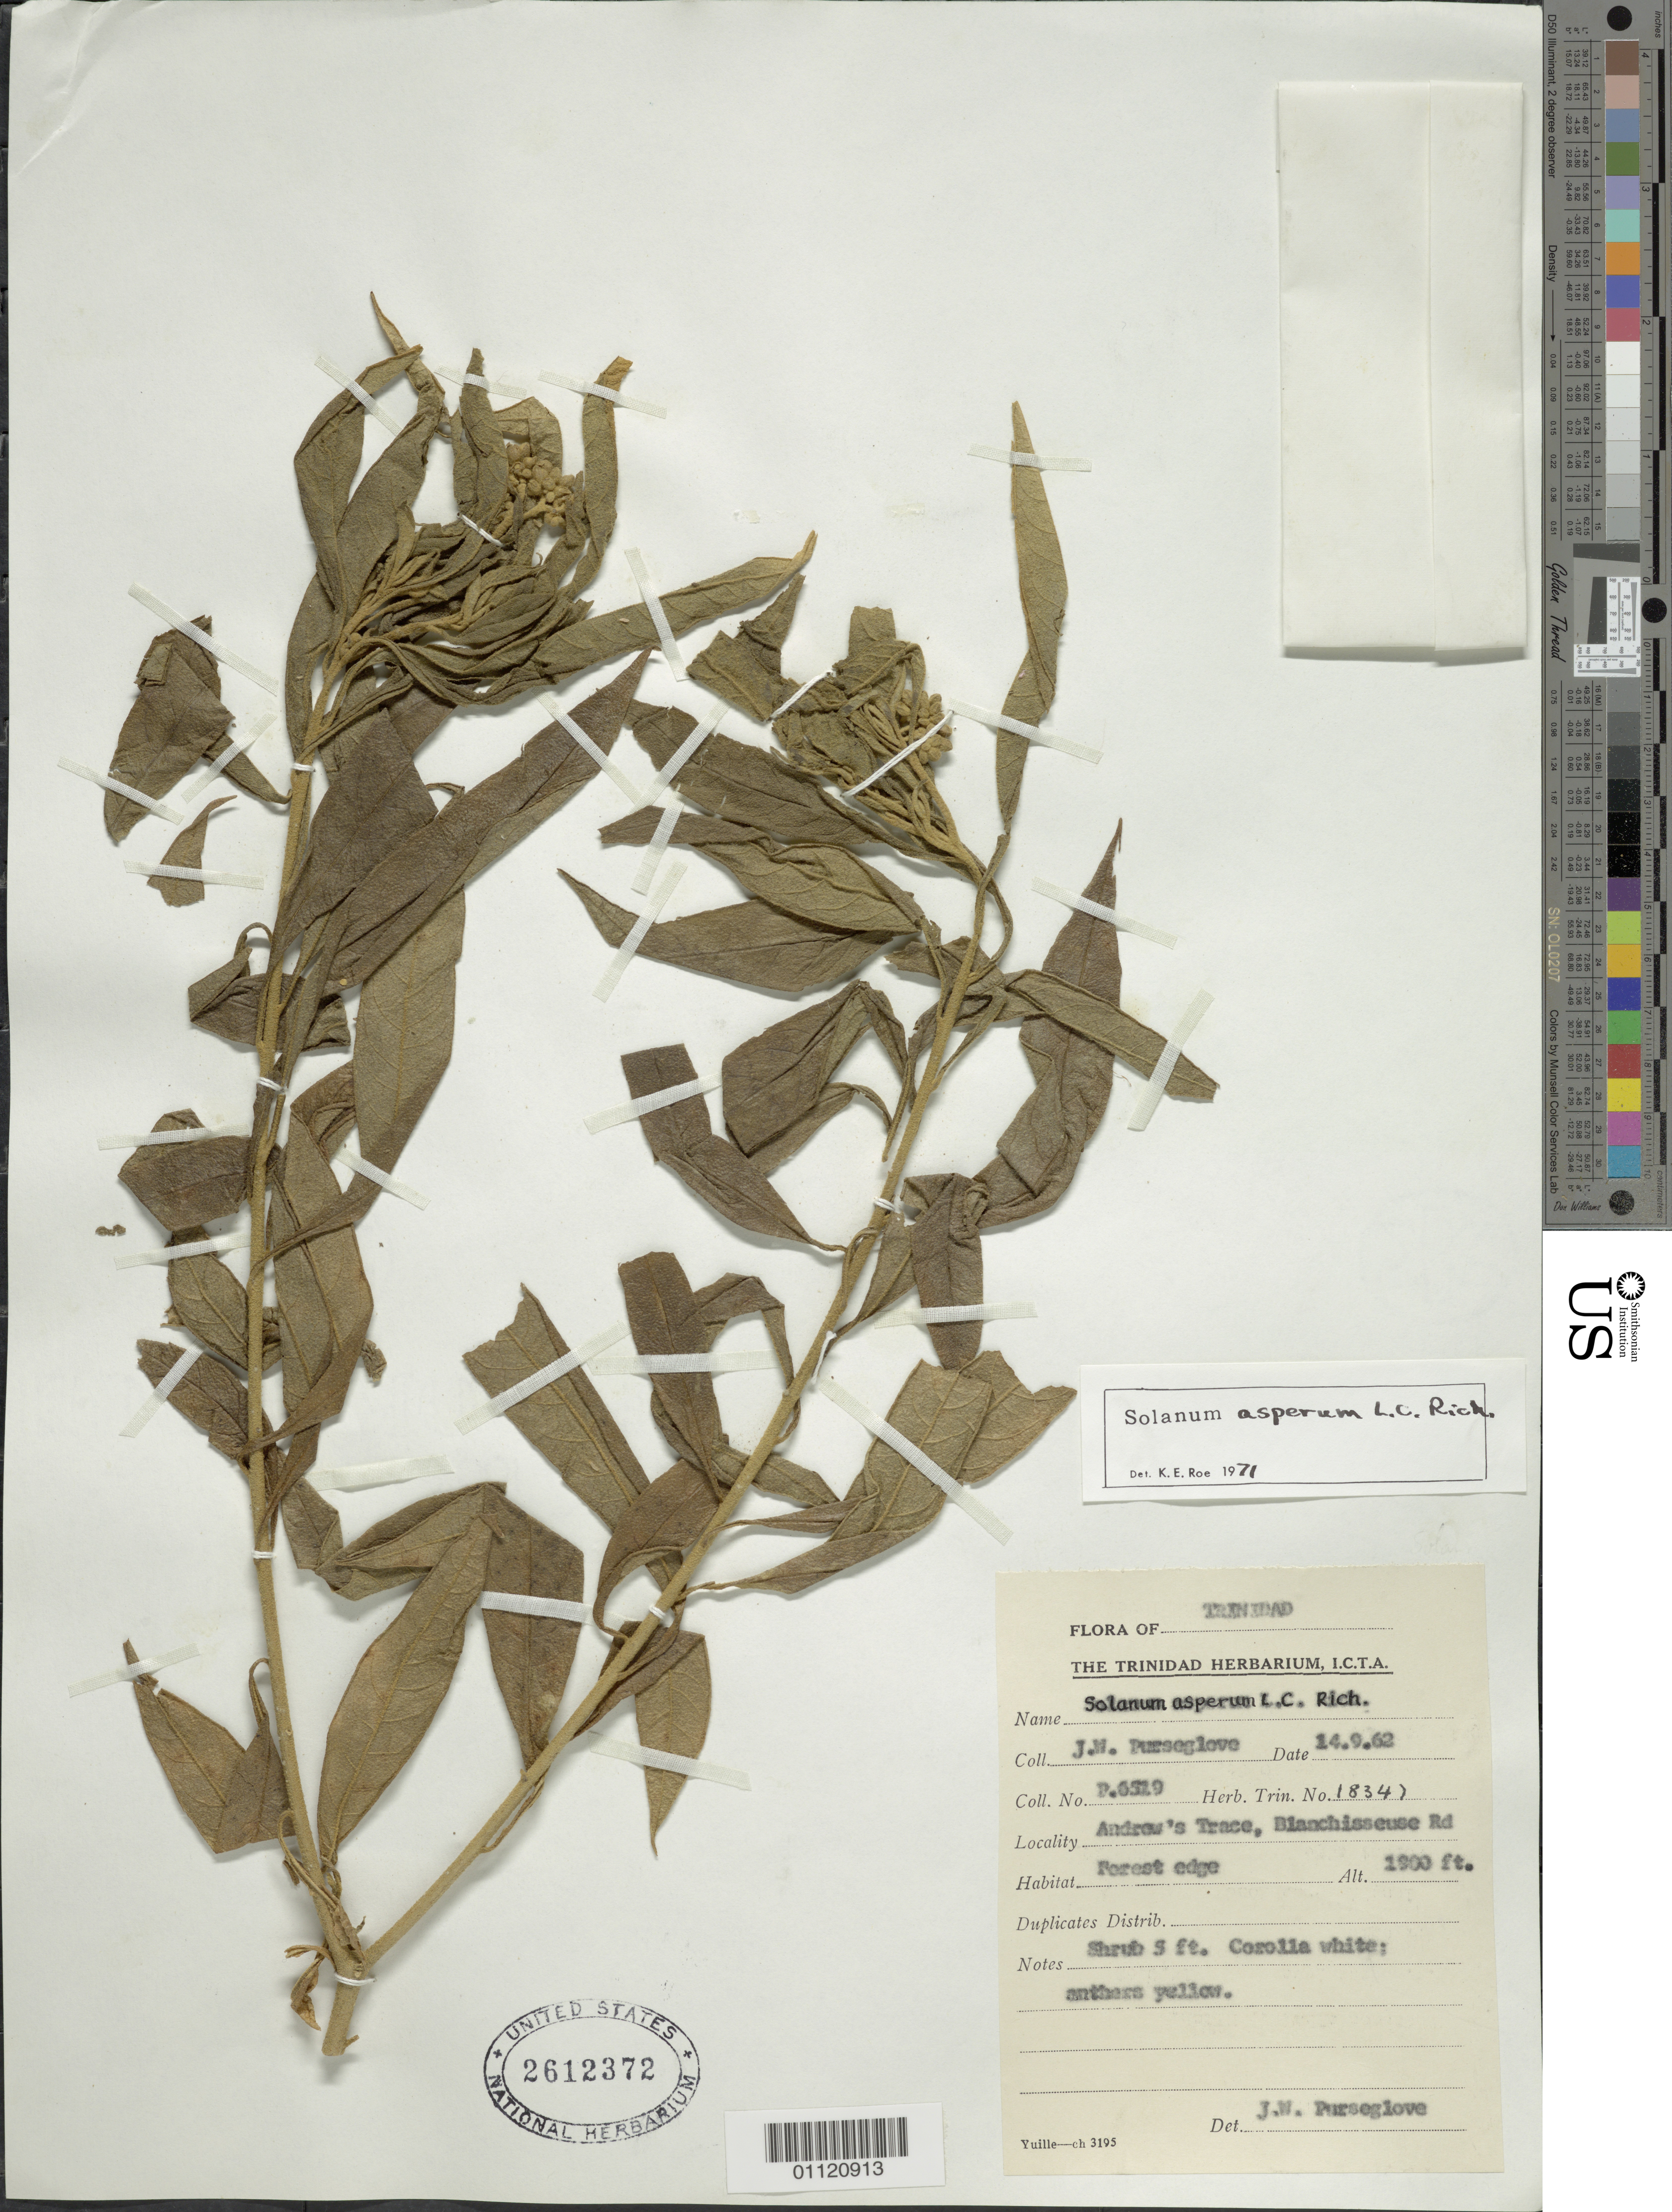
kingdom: Plantae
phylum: Tracheophyta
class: Magnoliopsida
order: Solanales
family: Solanaceae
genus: Solanum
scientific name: Solanum asperum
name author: Rich.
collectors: J. Purseglove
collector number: P.6519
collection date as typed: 14 Sep 1962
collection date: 1962-09-14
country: Trinidad and Tobago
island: Trinidad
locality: Andrew's Trace, Blanchisseuse Rd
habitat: forest edge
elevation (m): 579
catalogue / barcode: US 2612372